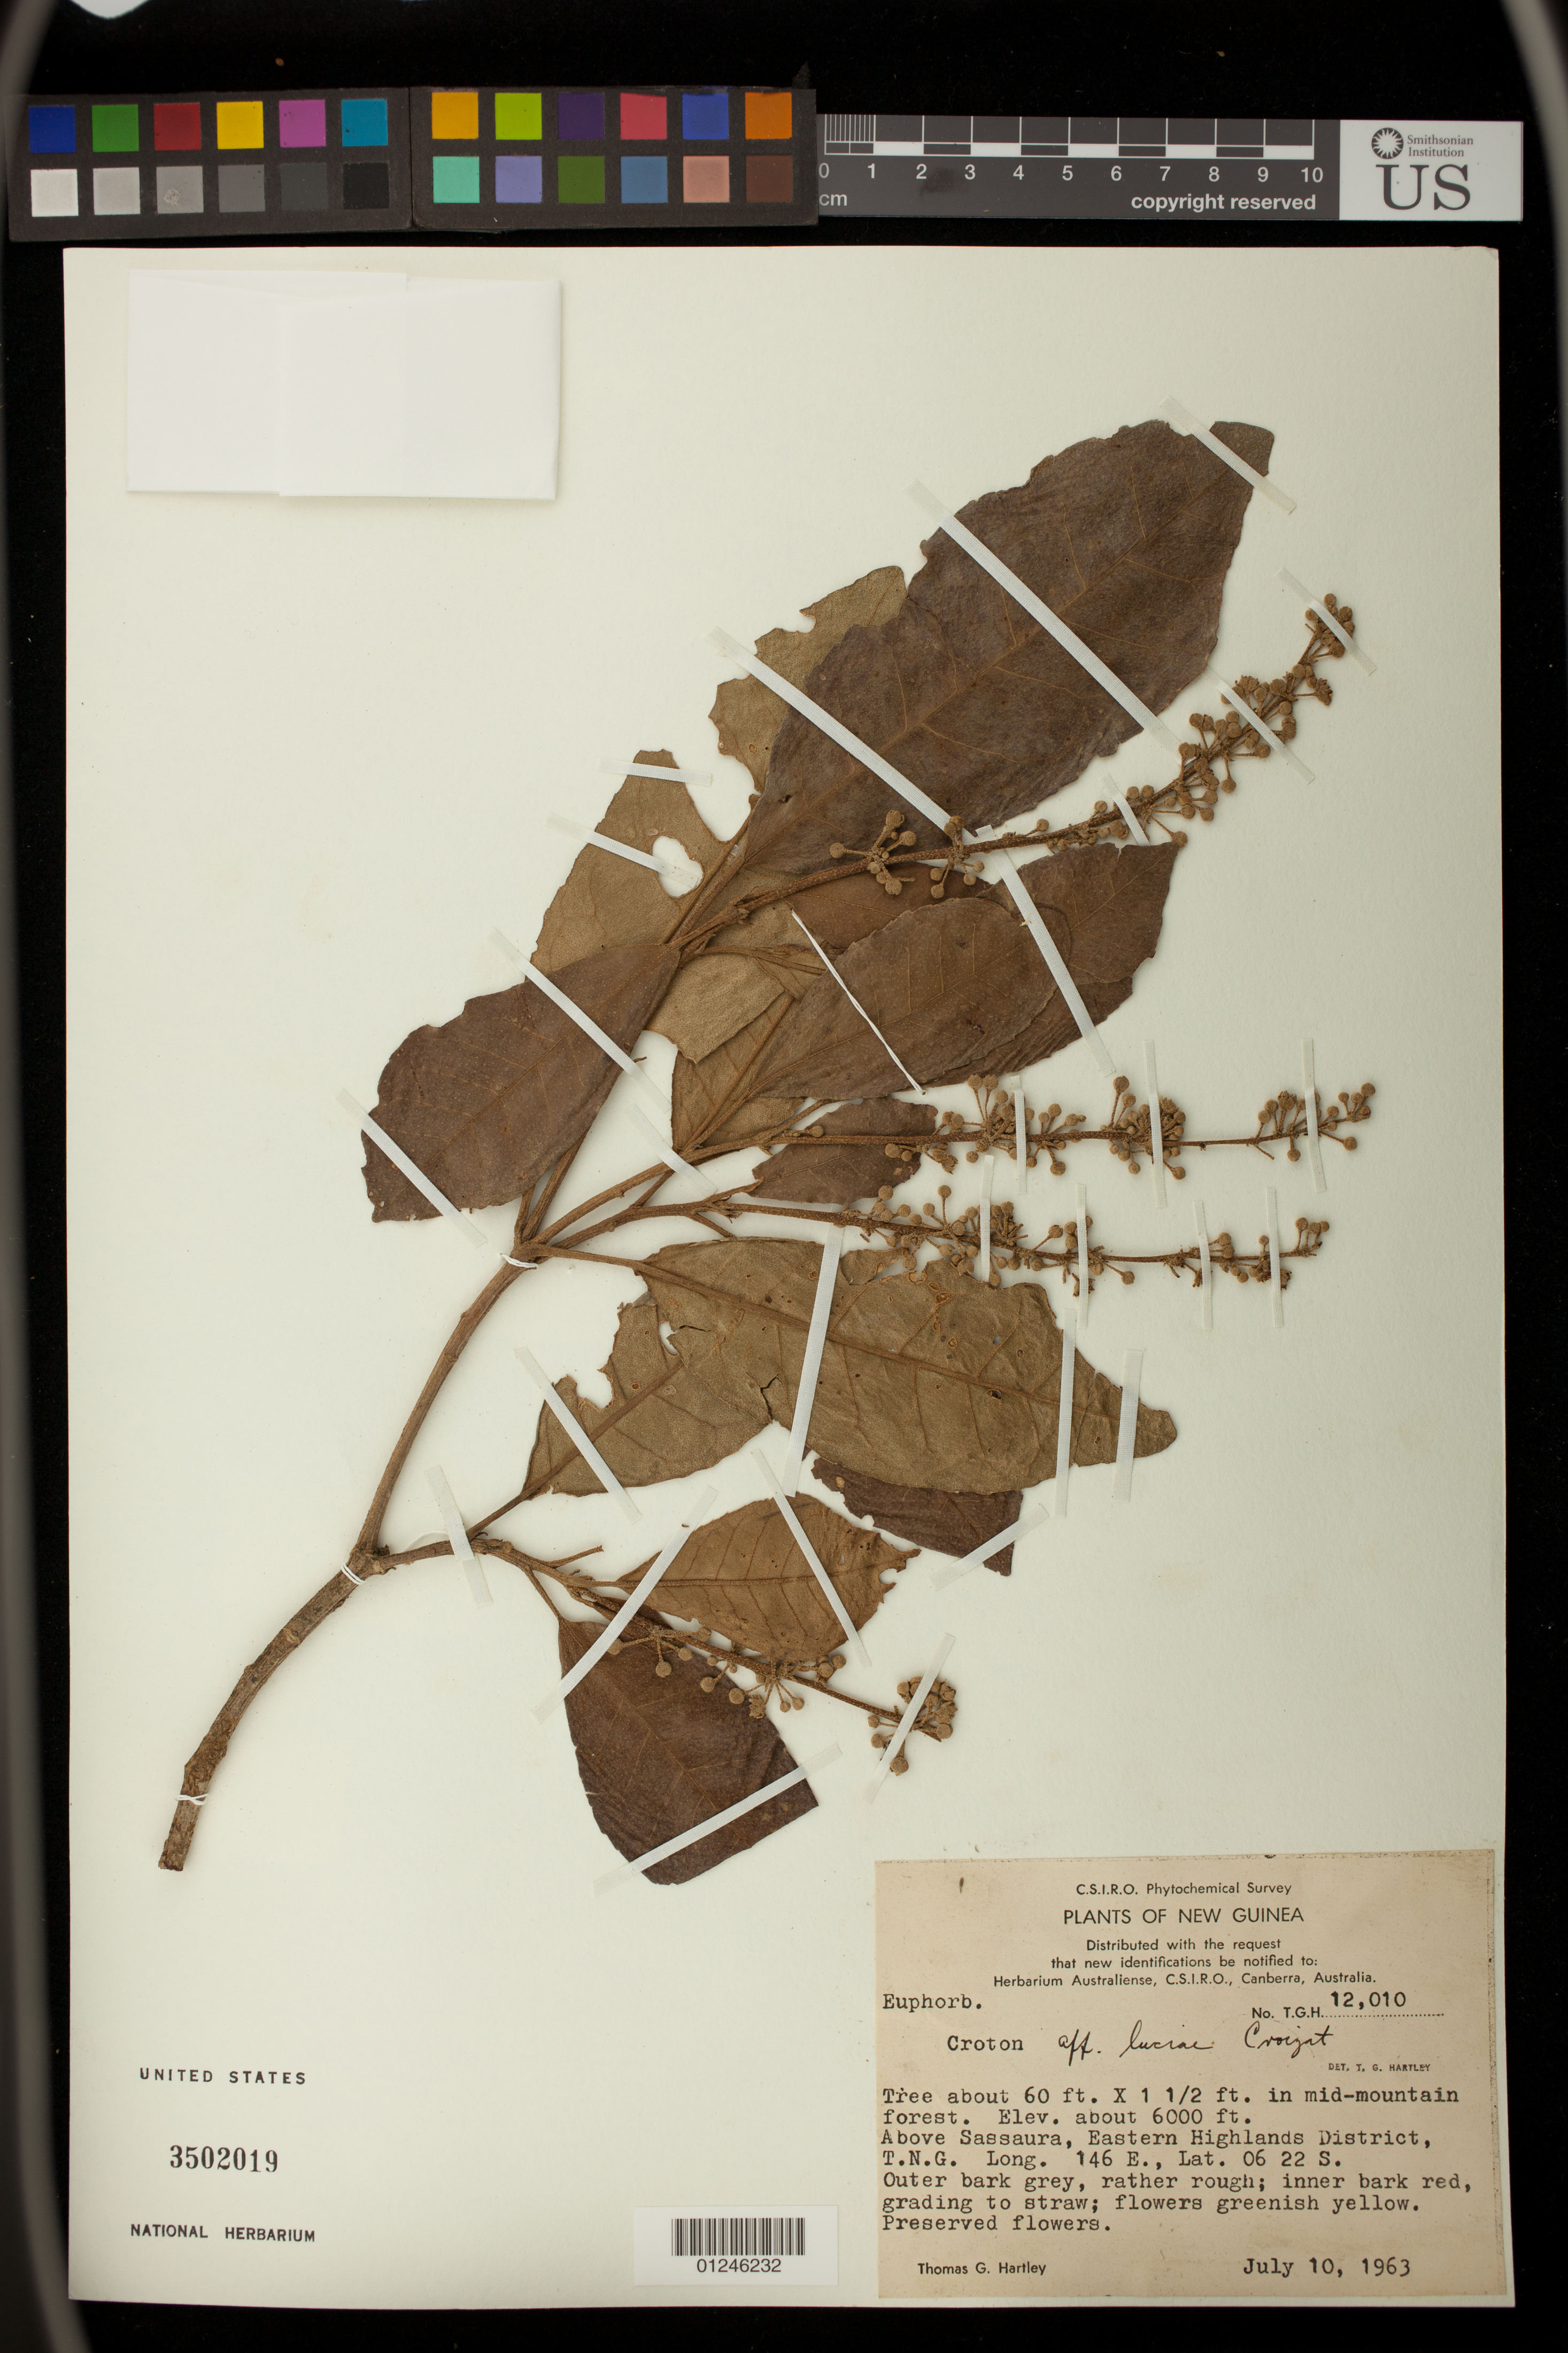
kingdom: Plantae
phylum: Tracheophyta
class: Magnoliopsida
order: Malpighiales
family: Euphorbiaceae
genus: Croton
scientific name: Croton luciae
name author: Croizat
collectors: T. G. Hartley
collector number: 12010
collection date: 1963-07-10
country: Papua New Guinea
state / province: Eastern Highlands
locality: Above Sassaura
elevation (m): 1829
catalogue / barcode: US 3502019